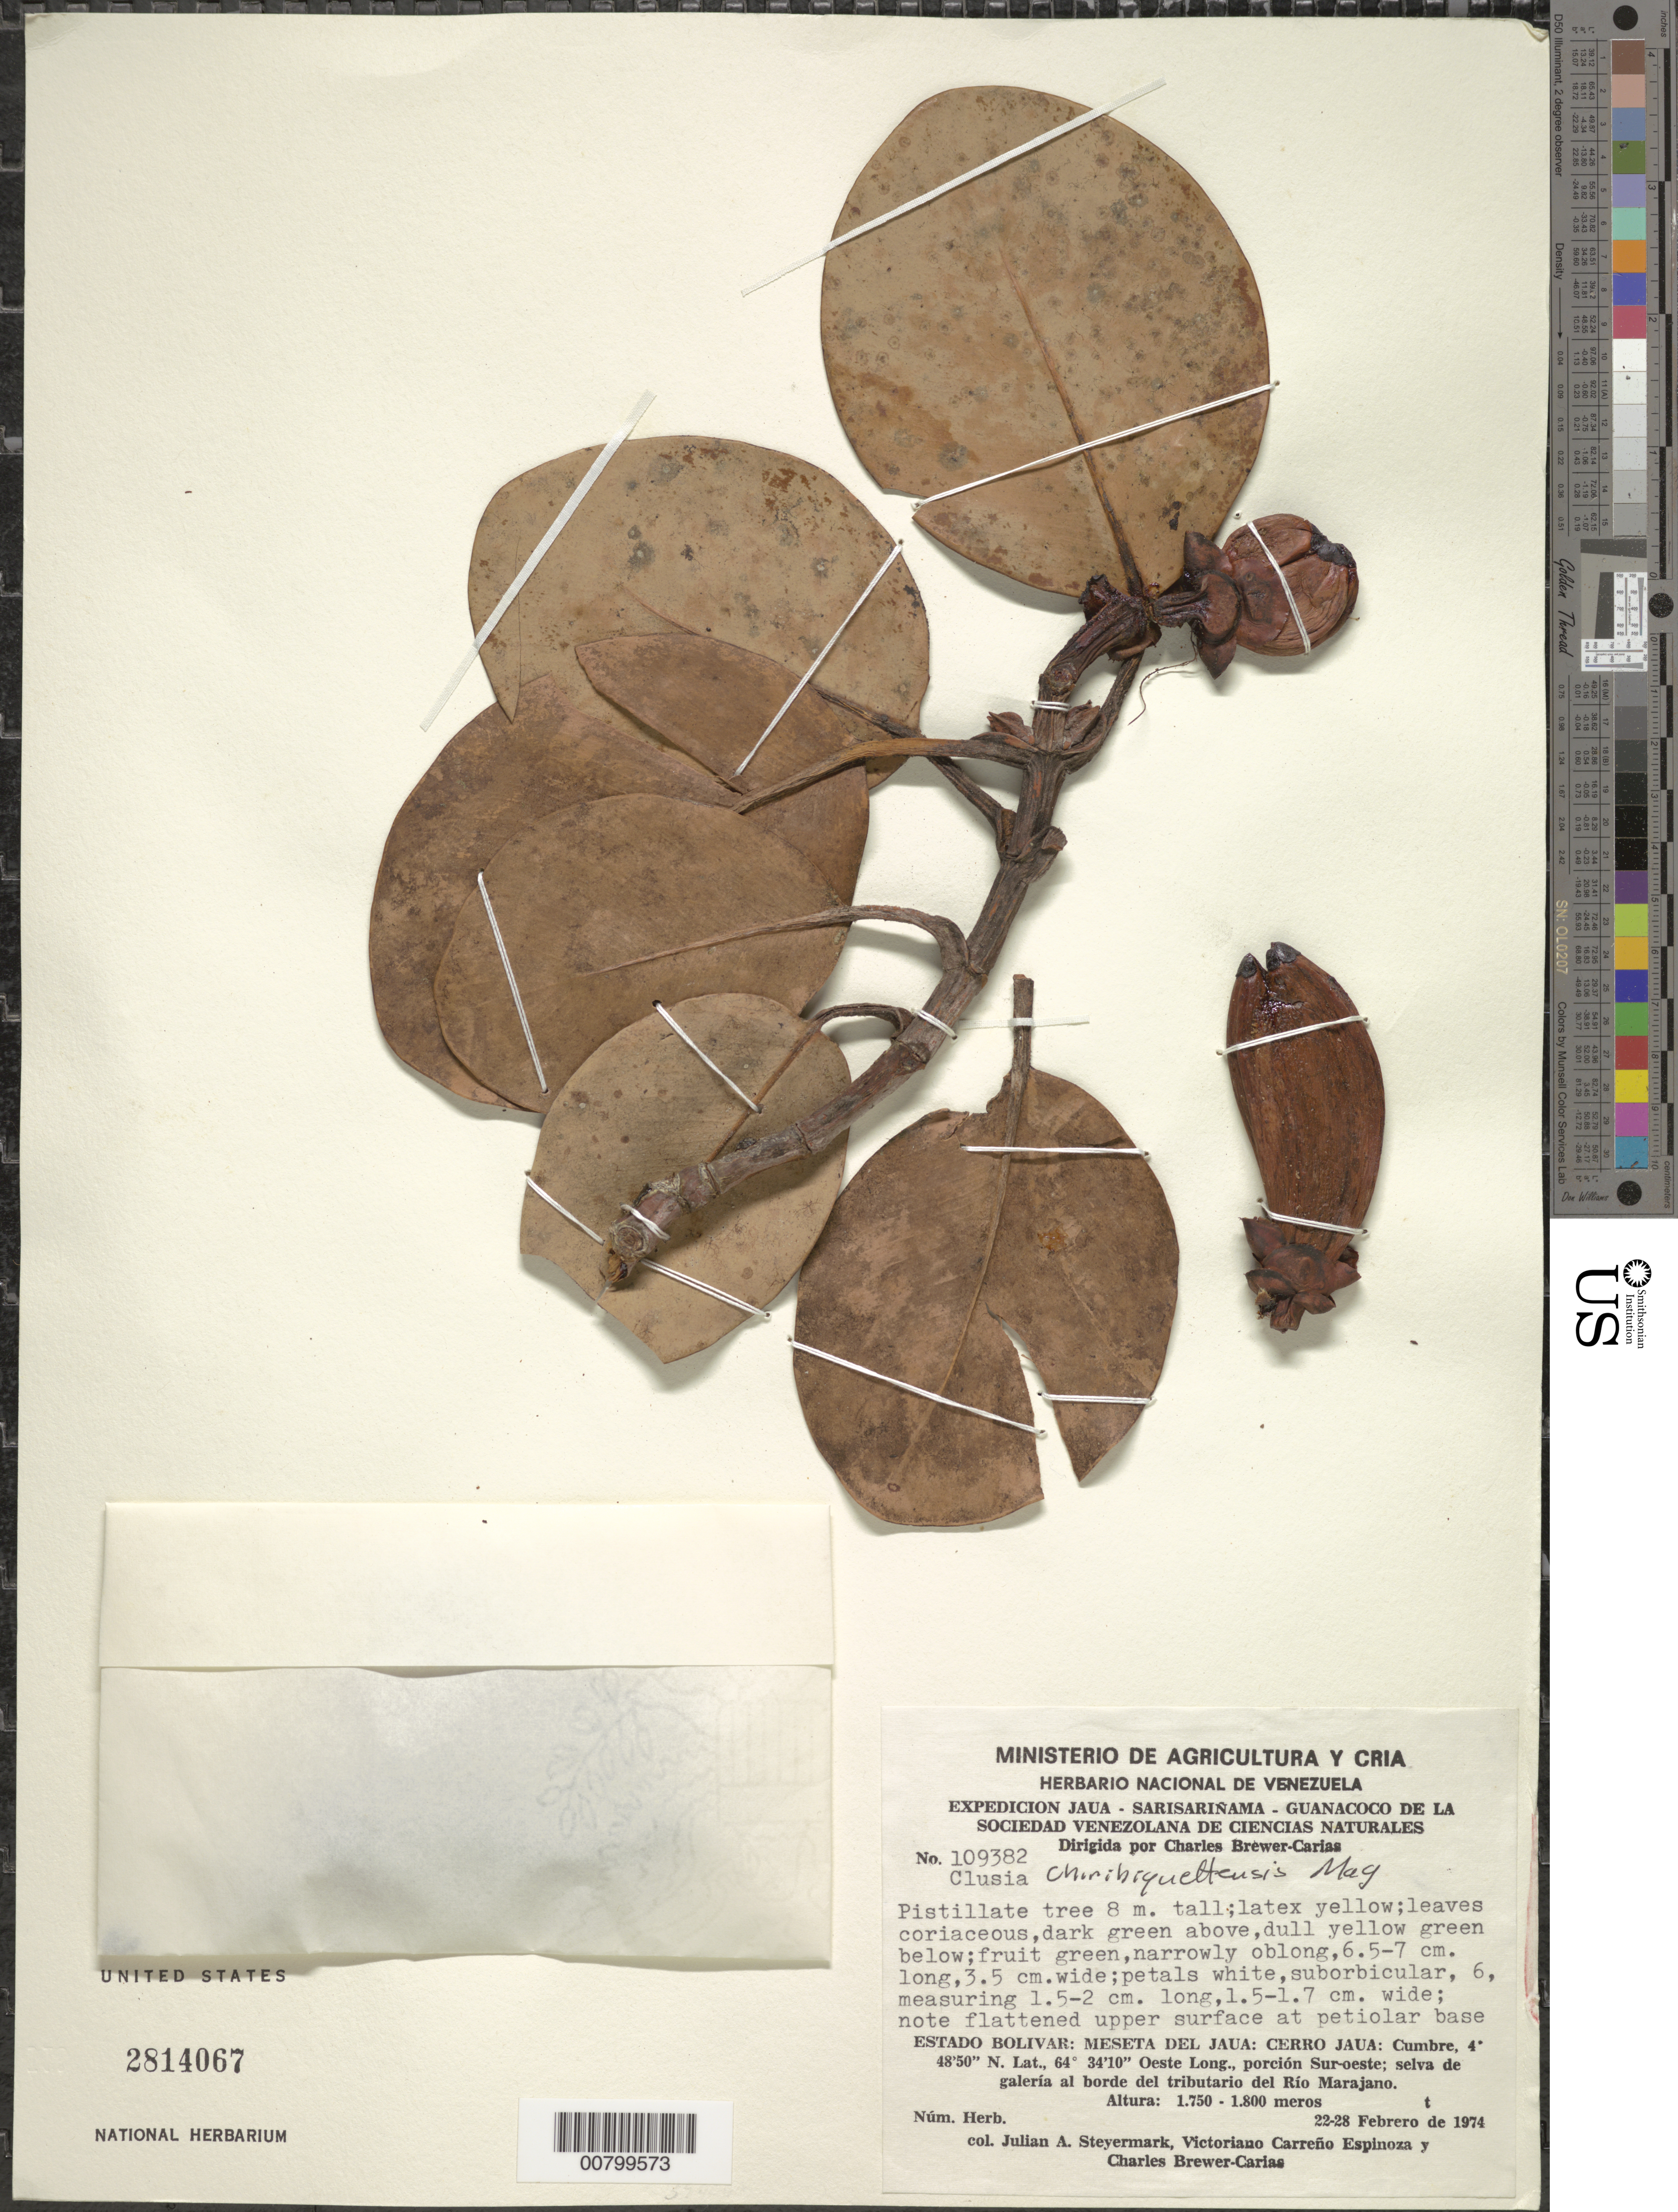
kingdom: Plantae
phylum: Tracheophyta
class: Magnoliopsida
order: Malpighiales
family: Clusiaceae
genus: Clusia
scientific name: Clusia chiribiquetensis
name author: Maguire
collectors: J. Steyermark, V. Carreño E. & C. Brewer-Carias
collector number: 109382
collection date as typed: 22-Feb-74 to 28-Feb-74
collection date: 1974-02-22/1974-02-28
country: Venezuela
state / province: Bolívar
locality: Meseta del Jaua: Cerro Jaua, Río Marajano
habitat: Selva de galería al borde del río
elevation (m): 1750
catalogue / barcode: US 2814067